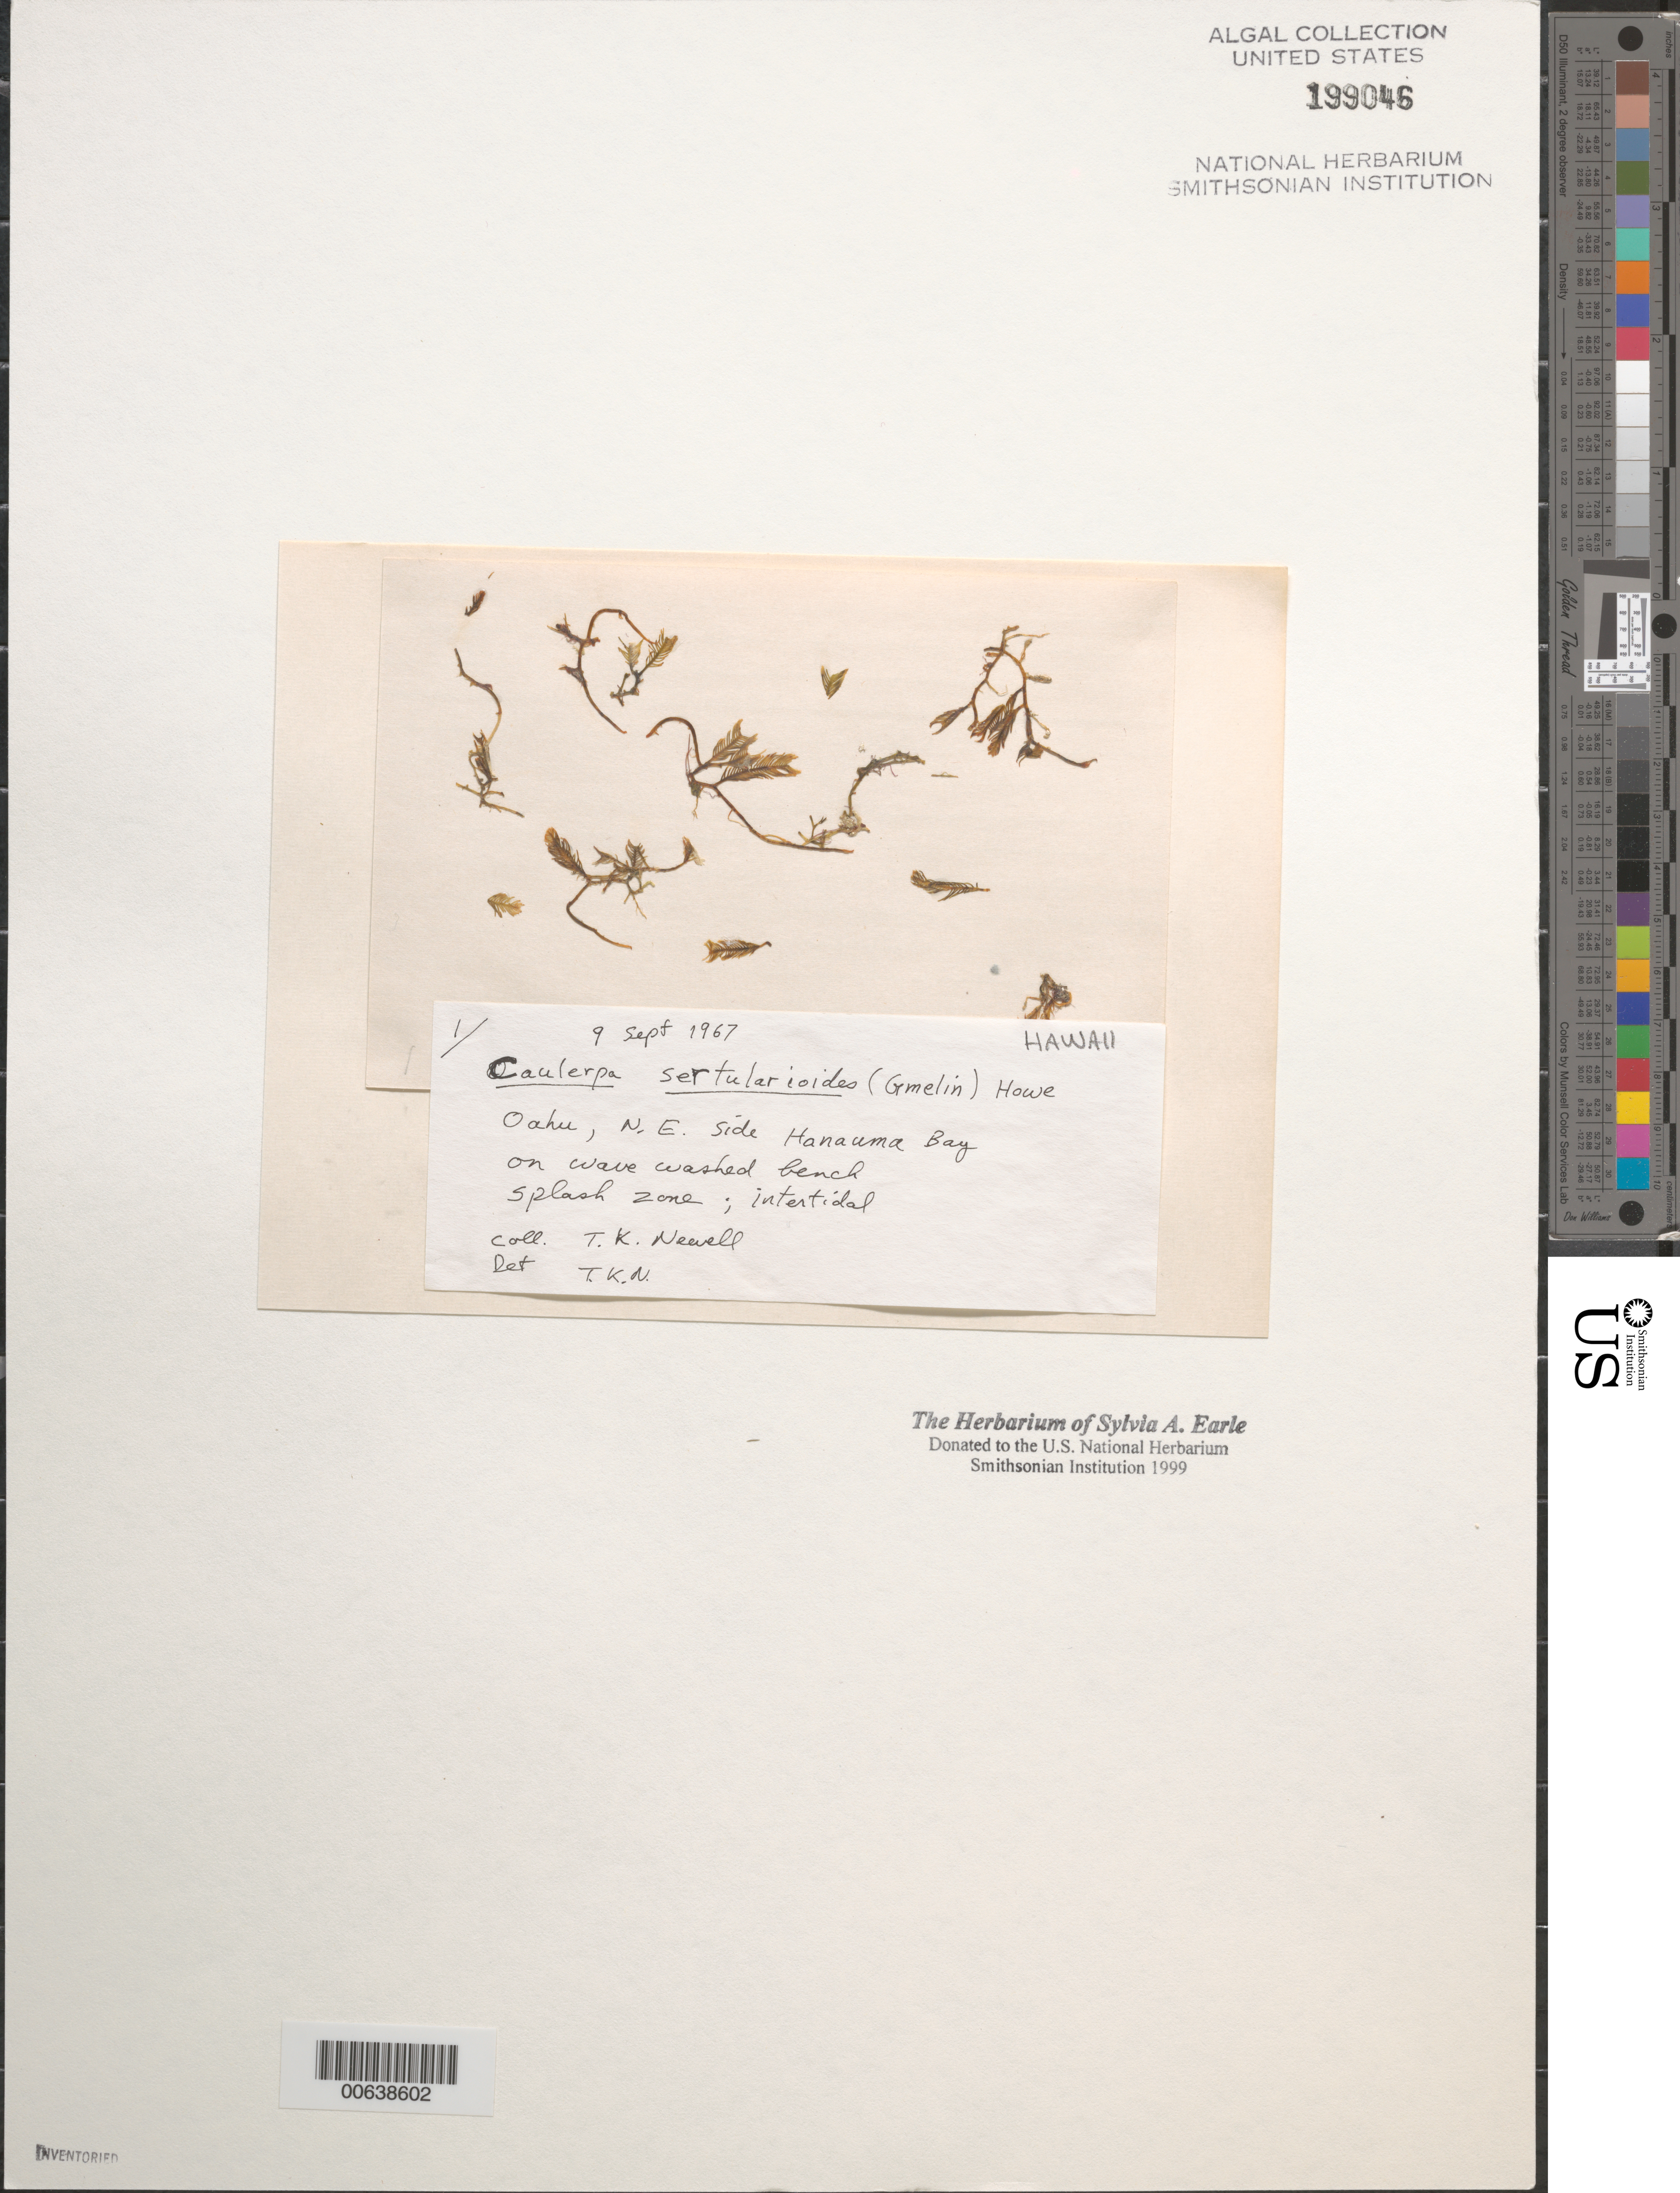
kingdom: Plantae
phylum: Chlorophyta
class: Ulvophyceae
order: Bryopsidales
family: Caulerpaceae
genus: Caulerpa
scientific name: Caulerpa sertularioides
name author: (S.G. Gmel.) M. Howe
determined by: Newell, Thomas K.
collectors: T. K. Newell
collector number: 1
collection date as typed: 09 Sep 1967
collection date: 1967-09-09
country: United States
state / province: Hawaii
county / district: Honolulu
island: Oahu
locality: Hanauma Bay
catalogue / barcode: US 199046